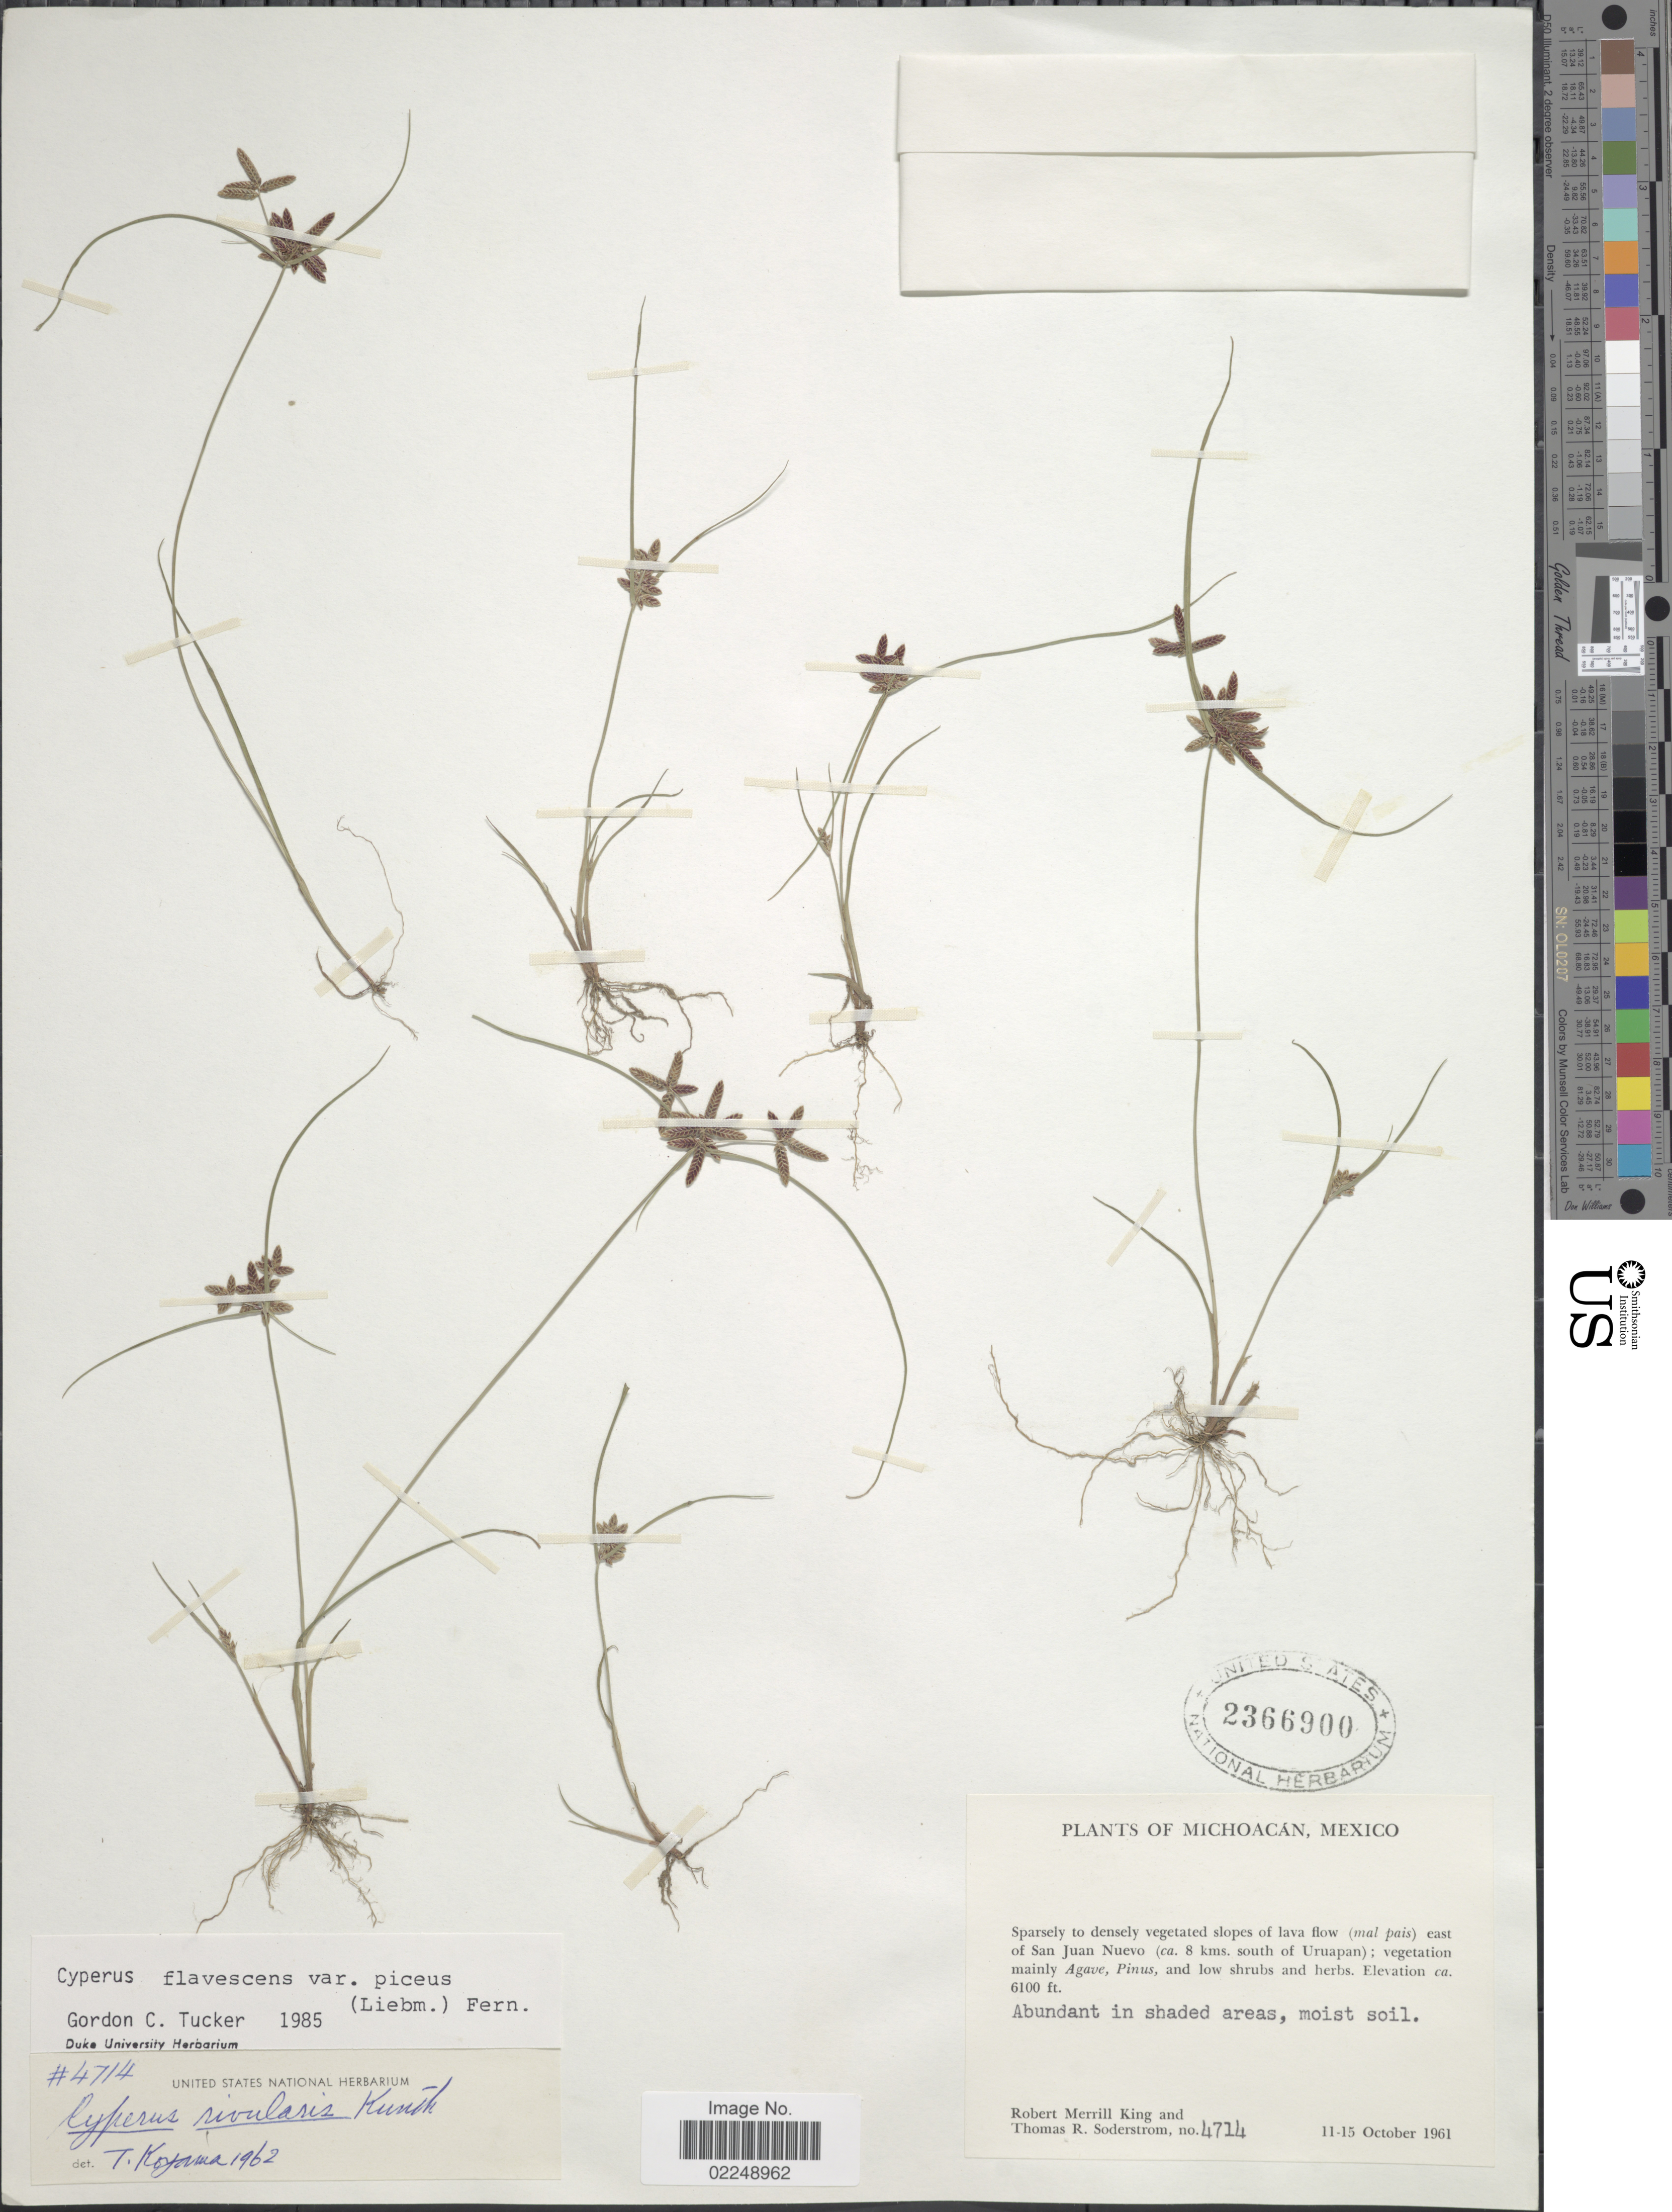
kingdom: Plantae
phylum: Tracheophyta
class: Liliopsida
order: Poales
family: Cyperaceae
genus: Cyperus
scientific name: Cyperus flavescens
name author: L.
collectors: R. M. King & T. R. Soderstrom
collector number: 4714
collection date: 1961-10-11/1961-10-15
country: Mexico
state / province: Michoacán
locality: East of San Juan Nuevo (ca. 8 kms. south of Uruapan)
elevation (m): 1859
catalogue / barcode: US 2366900